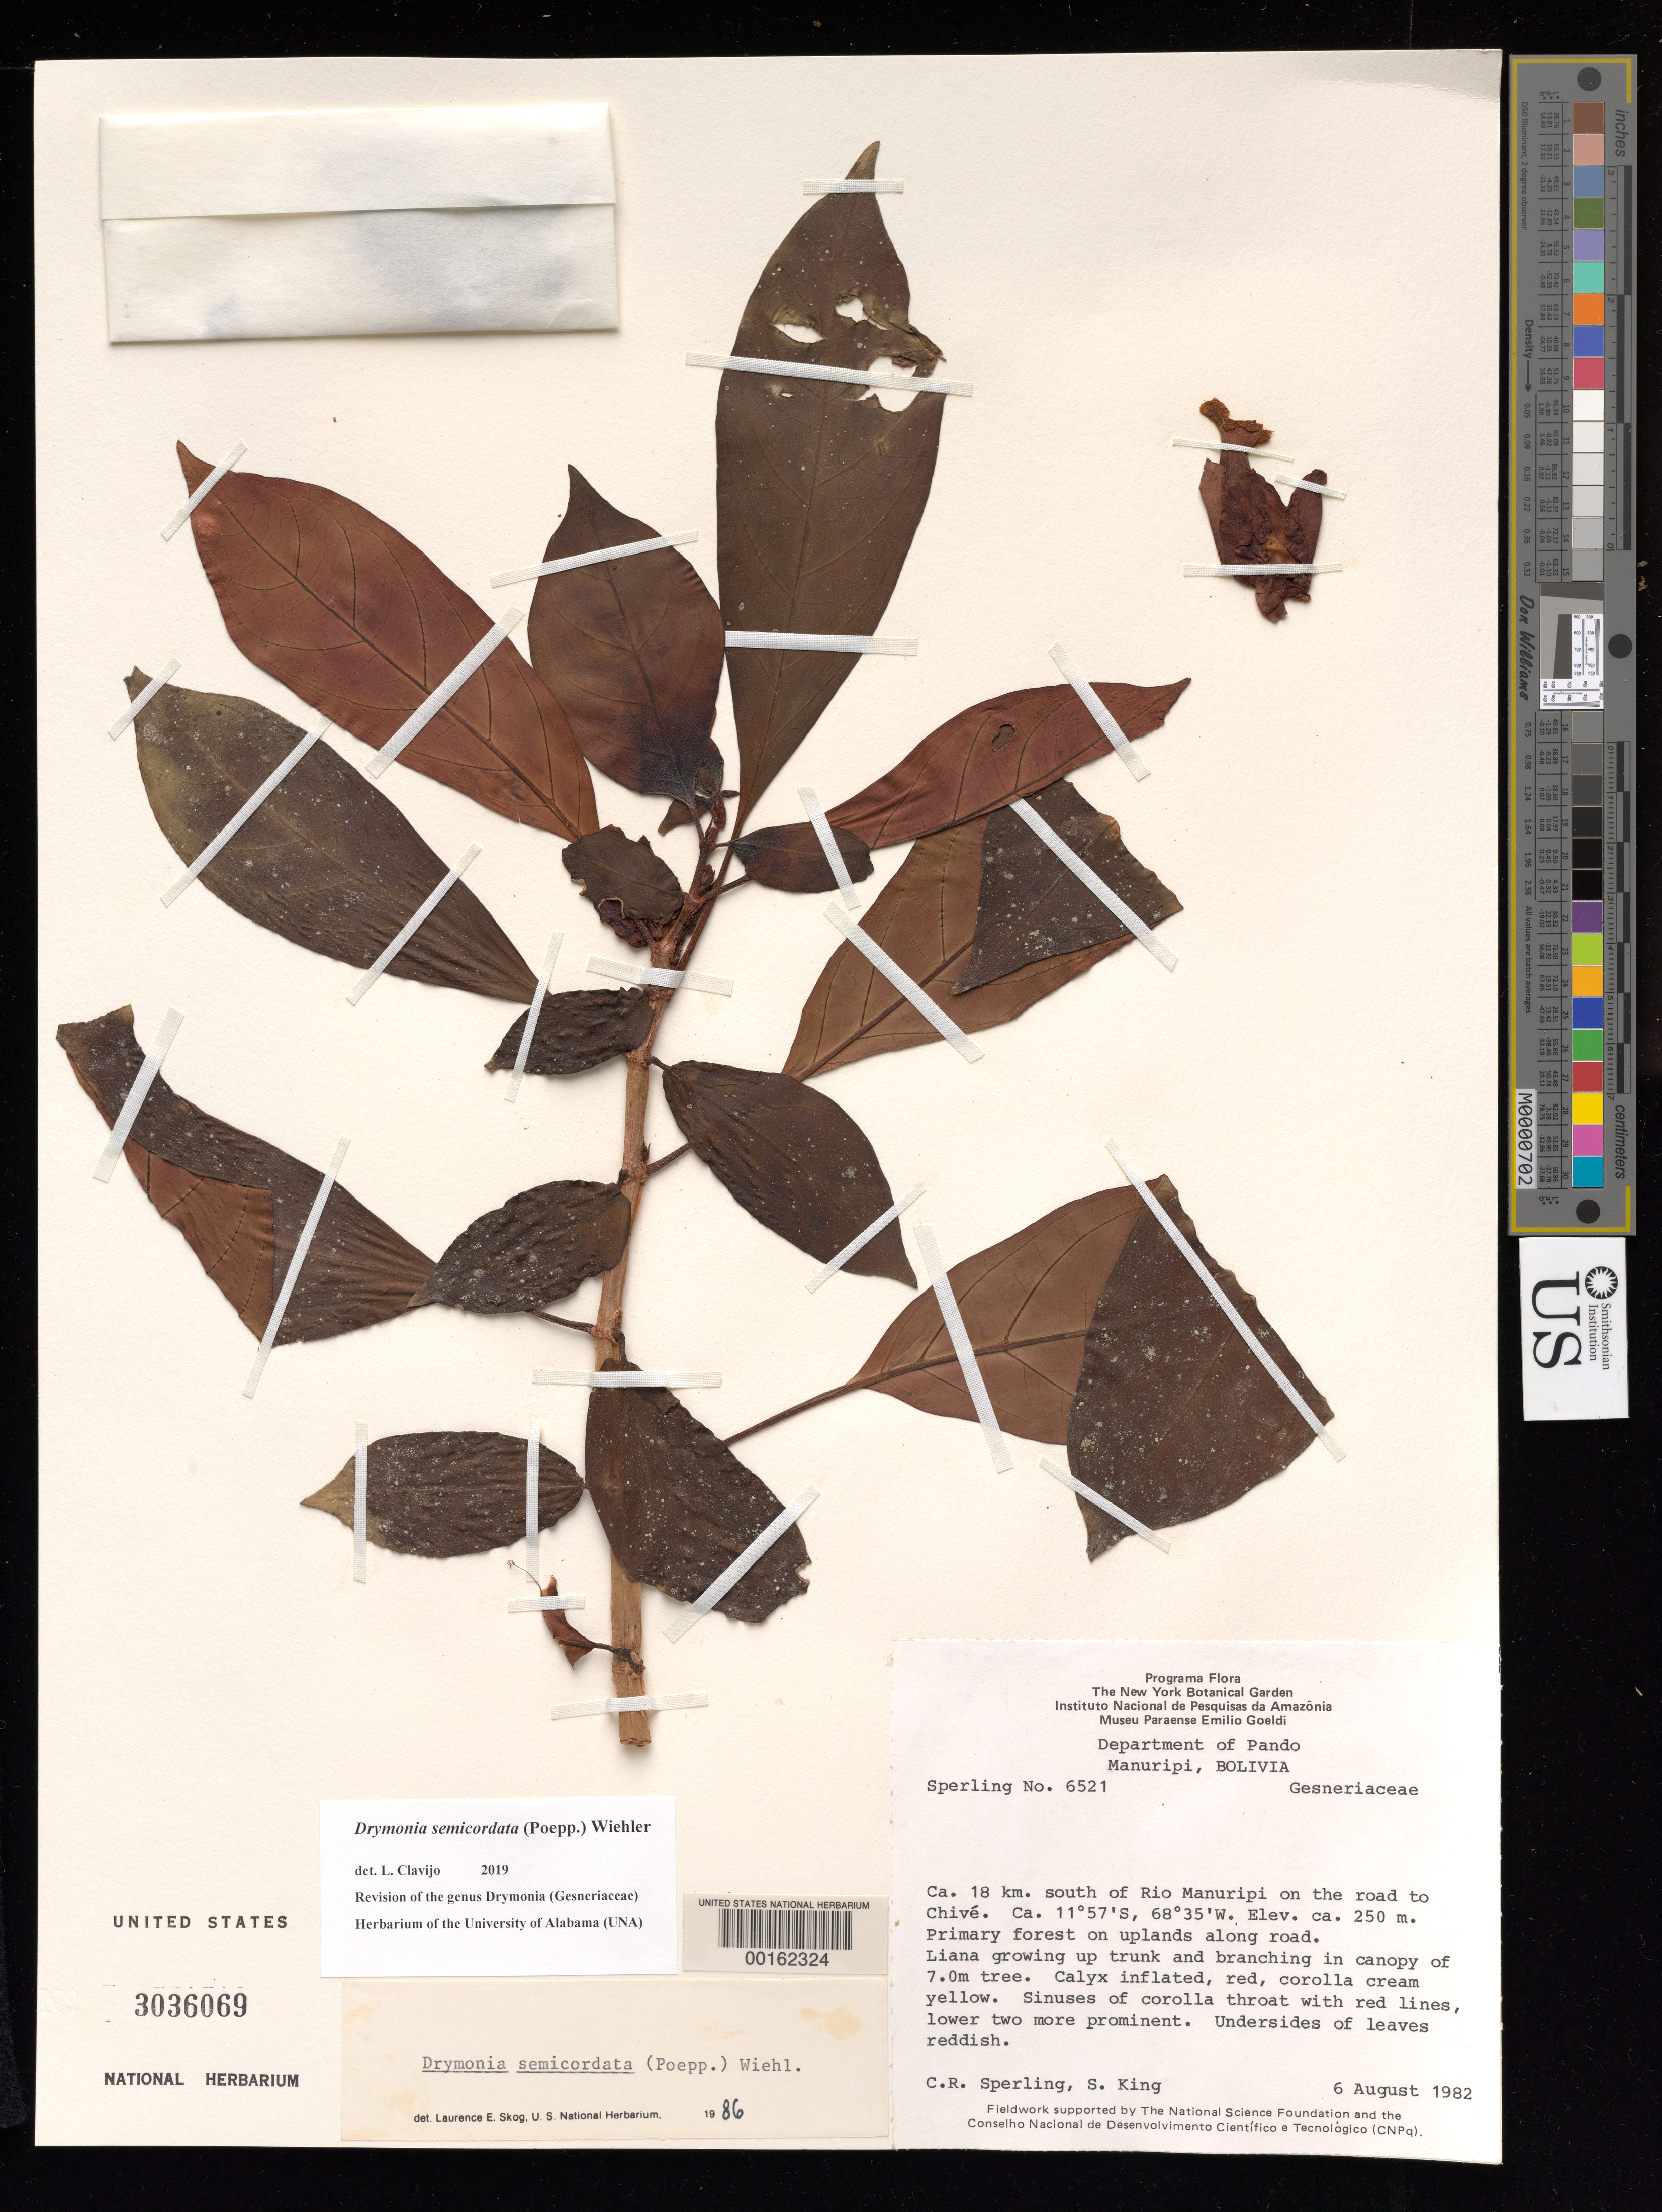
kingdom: Plantae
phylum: Tracheophyta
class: Magnoliopsida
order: Lamiales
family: Gesneriaceae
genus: Drymonia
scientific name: Drymonia semicordata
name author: (Poepp.) Wiehler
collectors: C. R. Sperling & S. King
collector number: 6521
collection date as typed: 06 Aug 1982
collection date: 1982-08-06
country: Bolivia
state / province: Pando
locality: Manuripi, about 18 km S of Rio Manuripi on the road to Chive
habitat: Primary forest on uplands along road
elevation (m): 250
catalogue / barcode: US 3036069